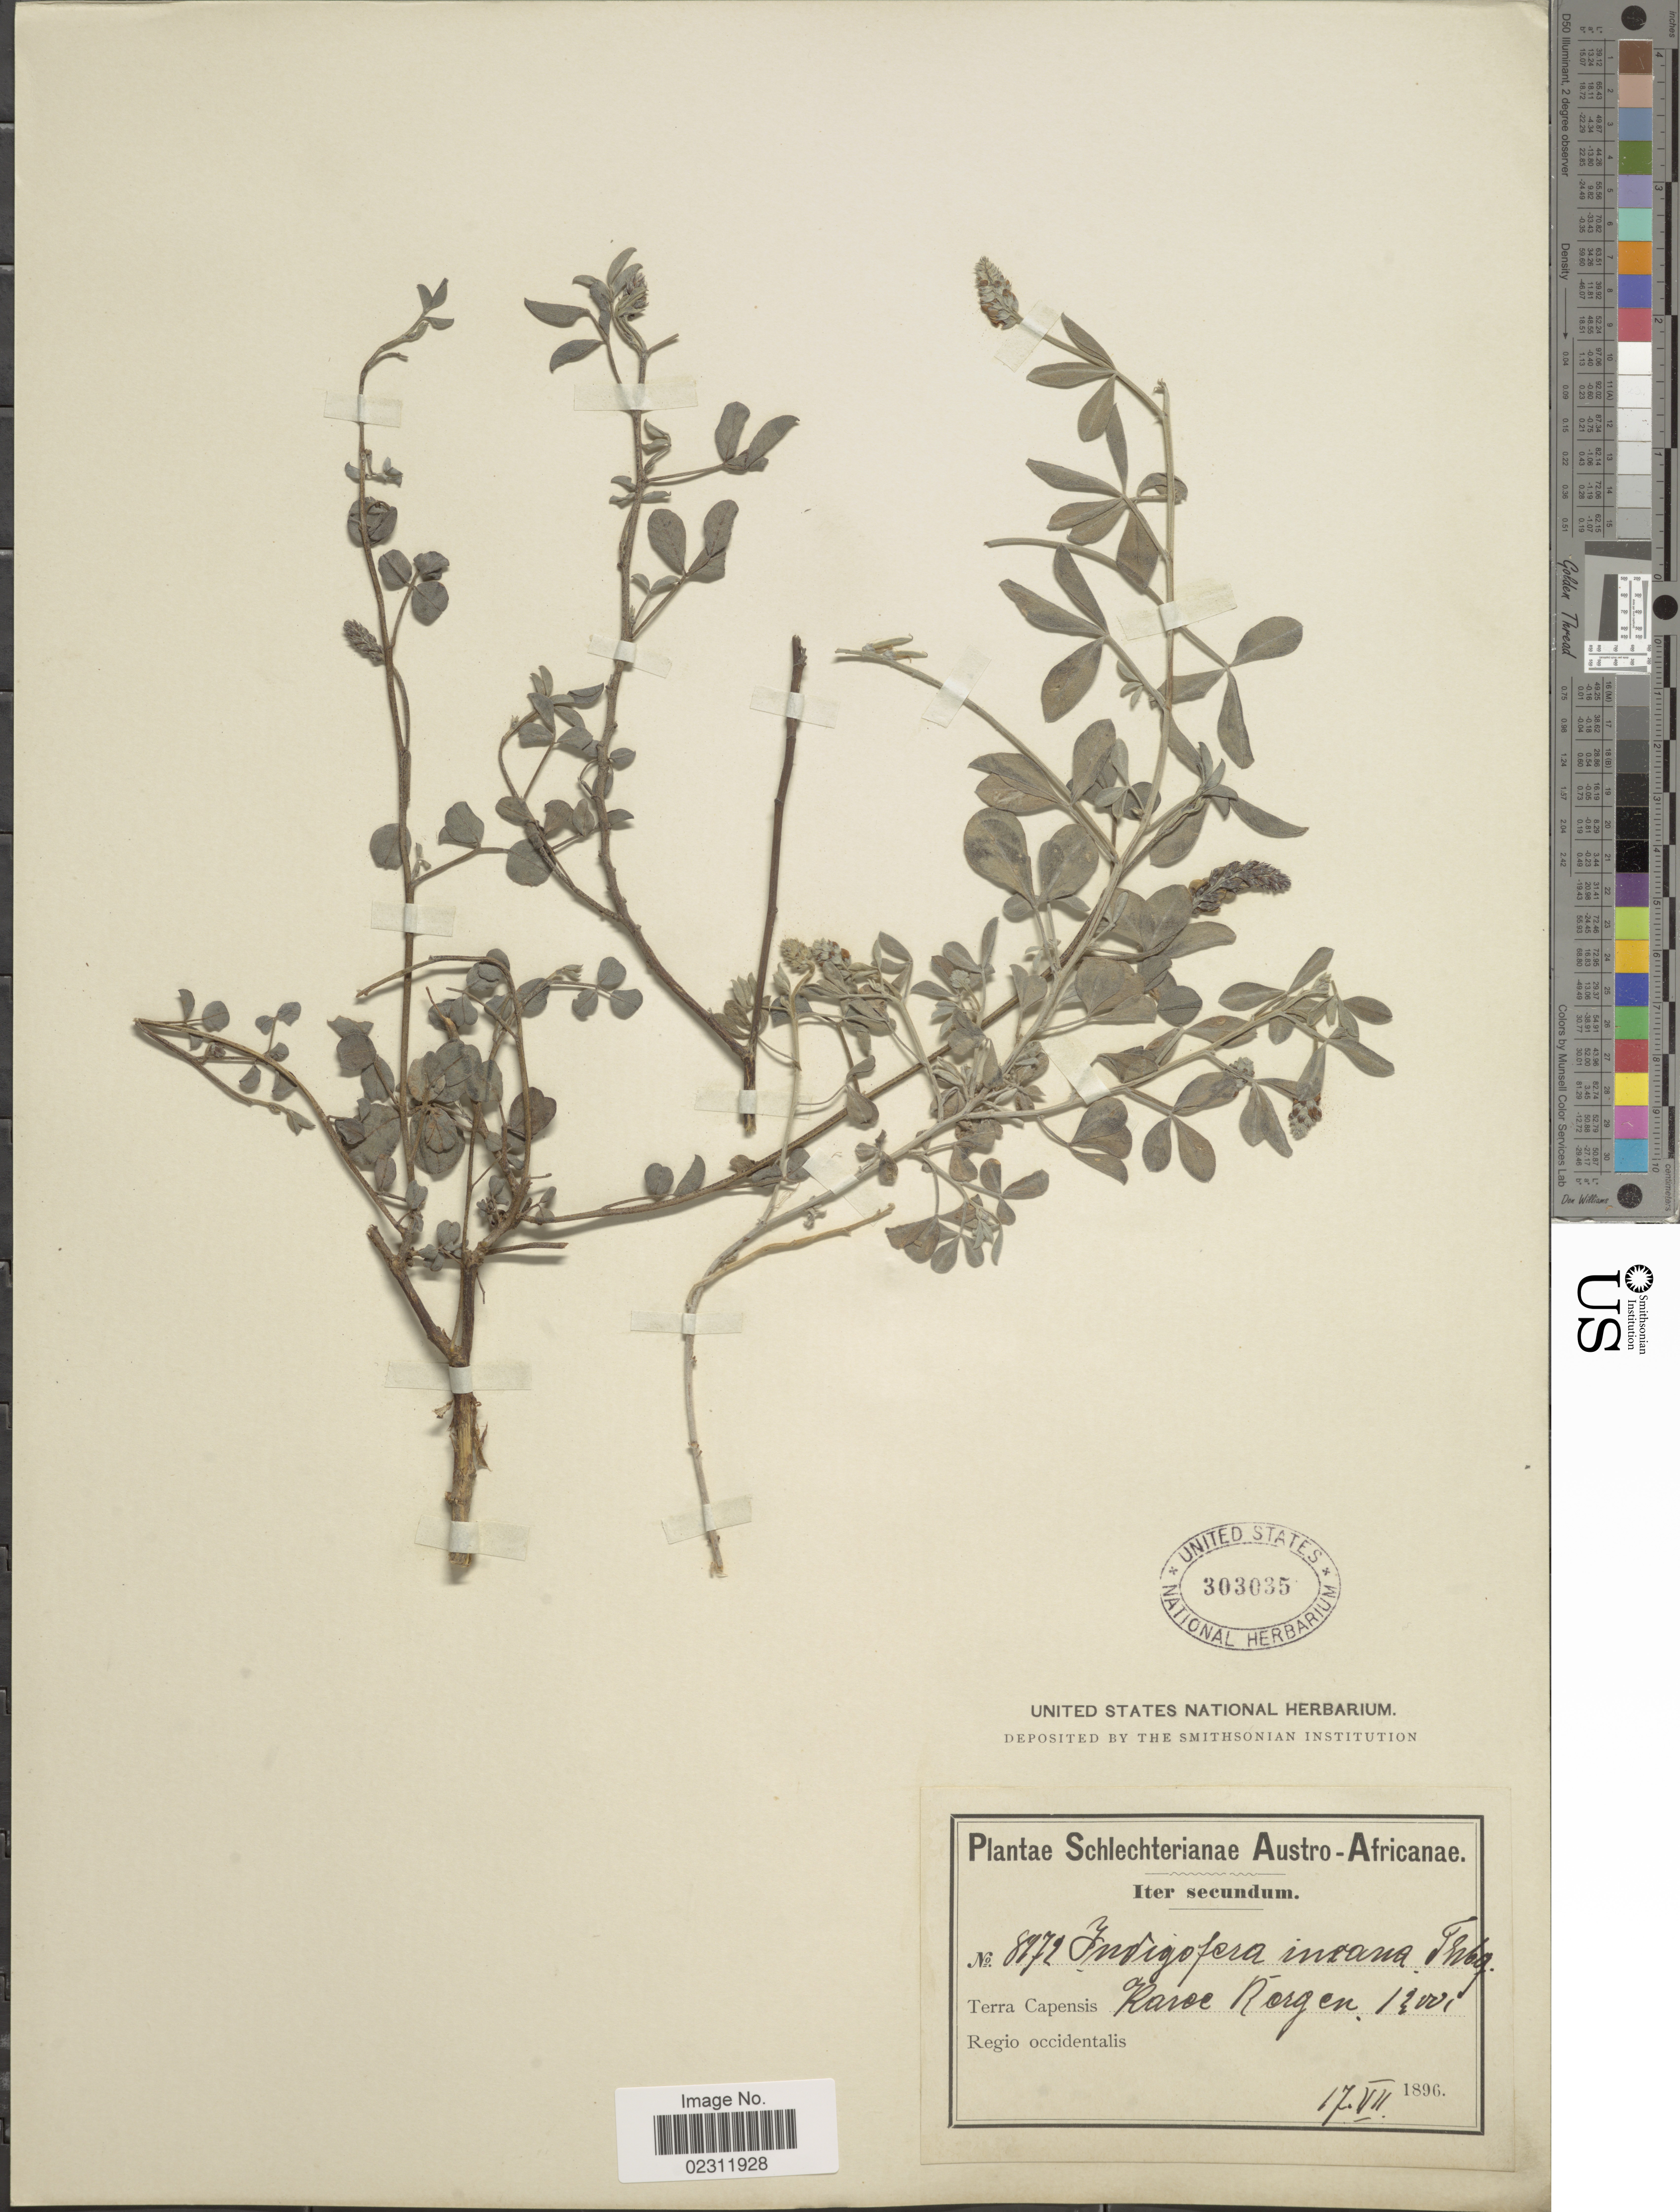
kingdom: Plantae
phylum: Tracheophyta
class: Magnoliopsida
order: Fabales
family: Fabaceae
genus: Indigofera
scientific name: Indigofera incana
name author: Thunb.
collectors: Schlechter, --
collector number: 8972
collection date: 1896-07-17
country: South Africa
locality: Austro-Africanae, Karoe Bergen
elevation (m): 366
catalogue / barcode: US 303035